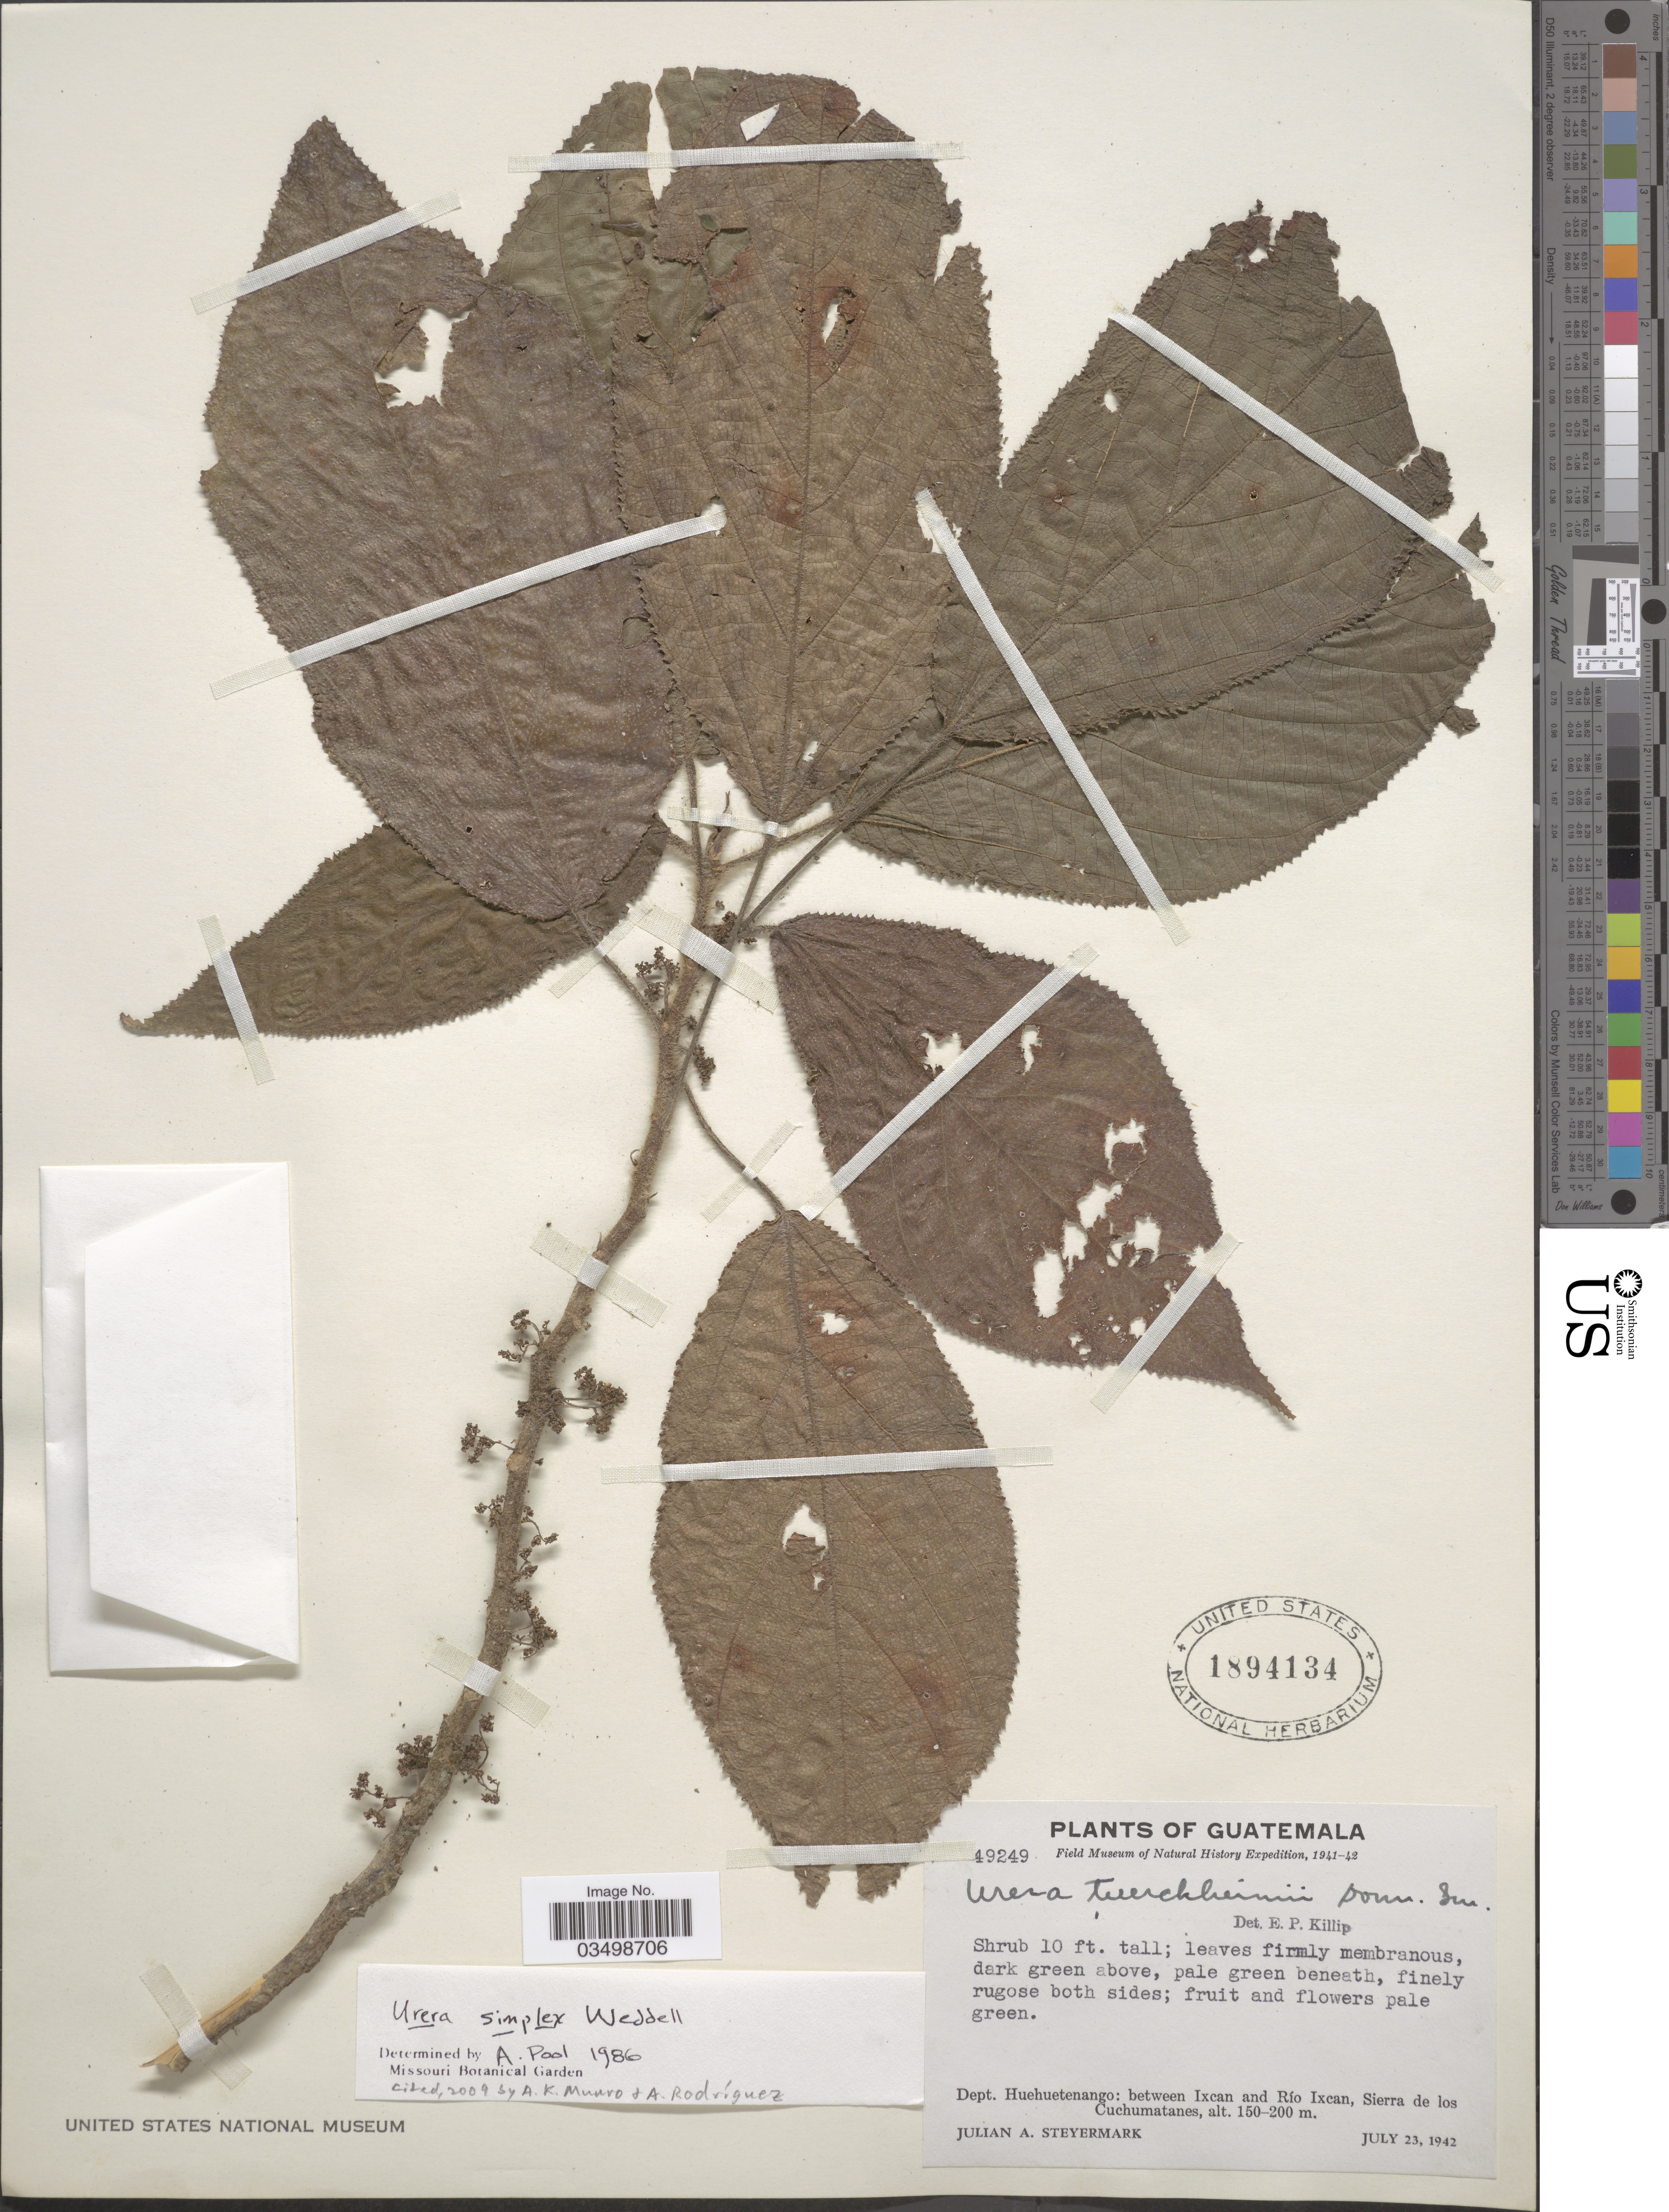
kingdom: Plantae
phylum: Tracheophyta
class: Magnoliopsida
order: Rosales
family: Urticaceae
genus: Urera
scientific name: Urera simplex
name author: Wedd.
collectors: J. Steyermark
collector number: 49249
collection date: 1942-07-23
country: Guatemala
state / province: Huehuetenango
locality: Dept. Huehuetenango: between Ixcan and Río Ixcan, Sierra de los Cuchumatanes.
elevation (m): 150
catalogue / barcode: US 1894134